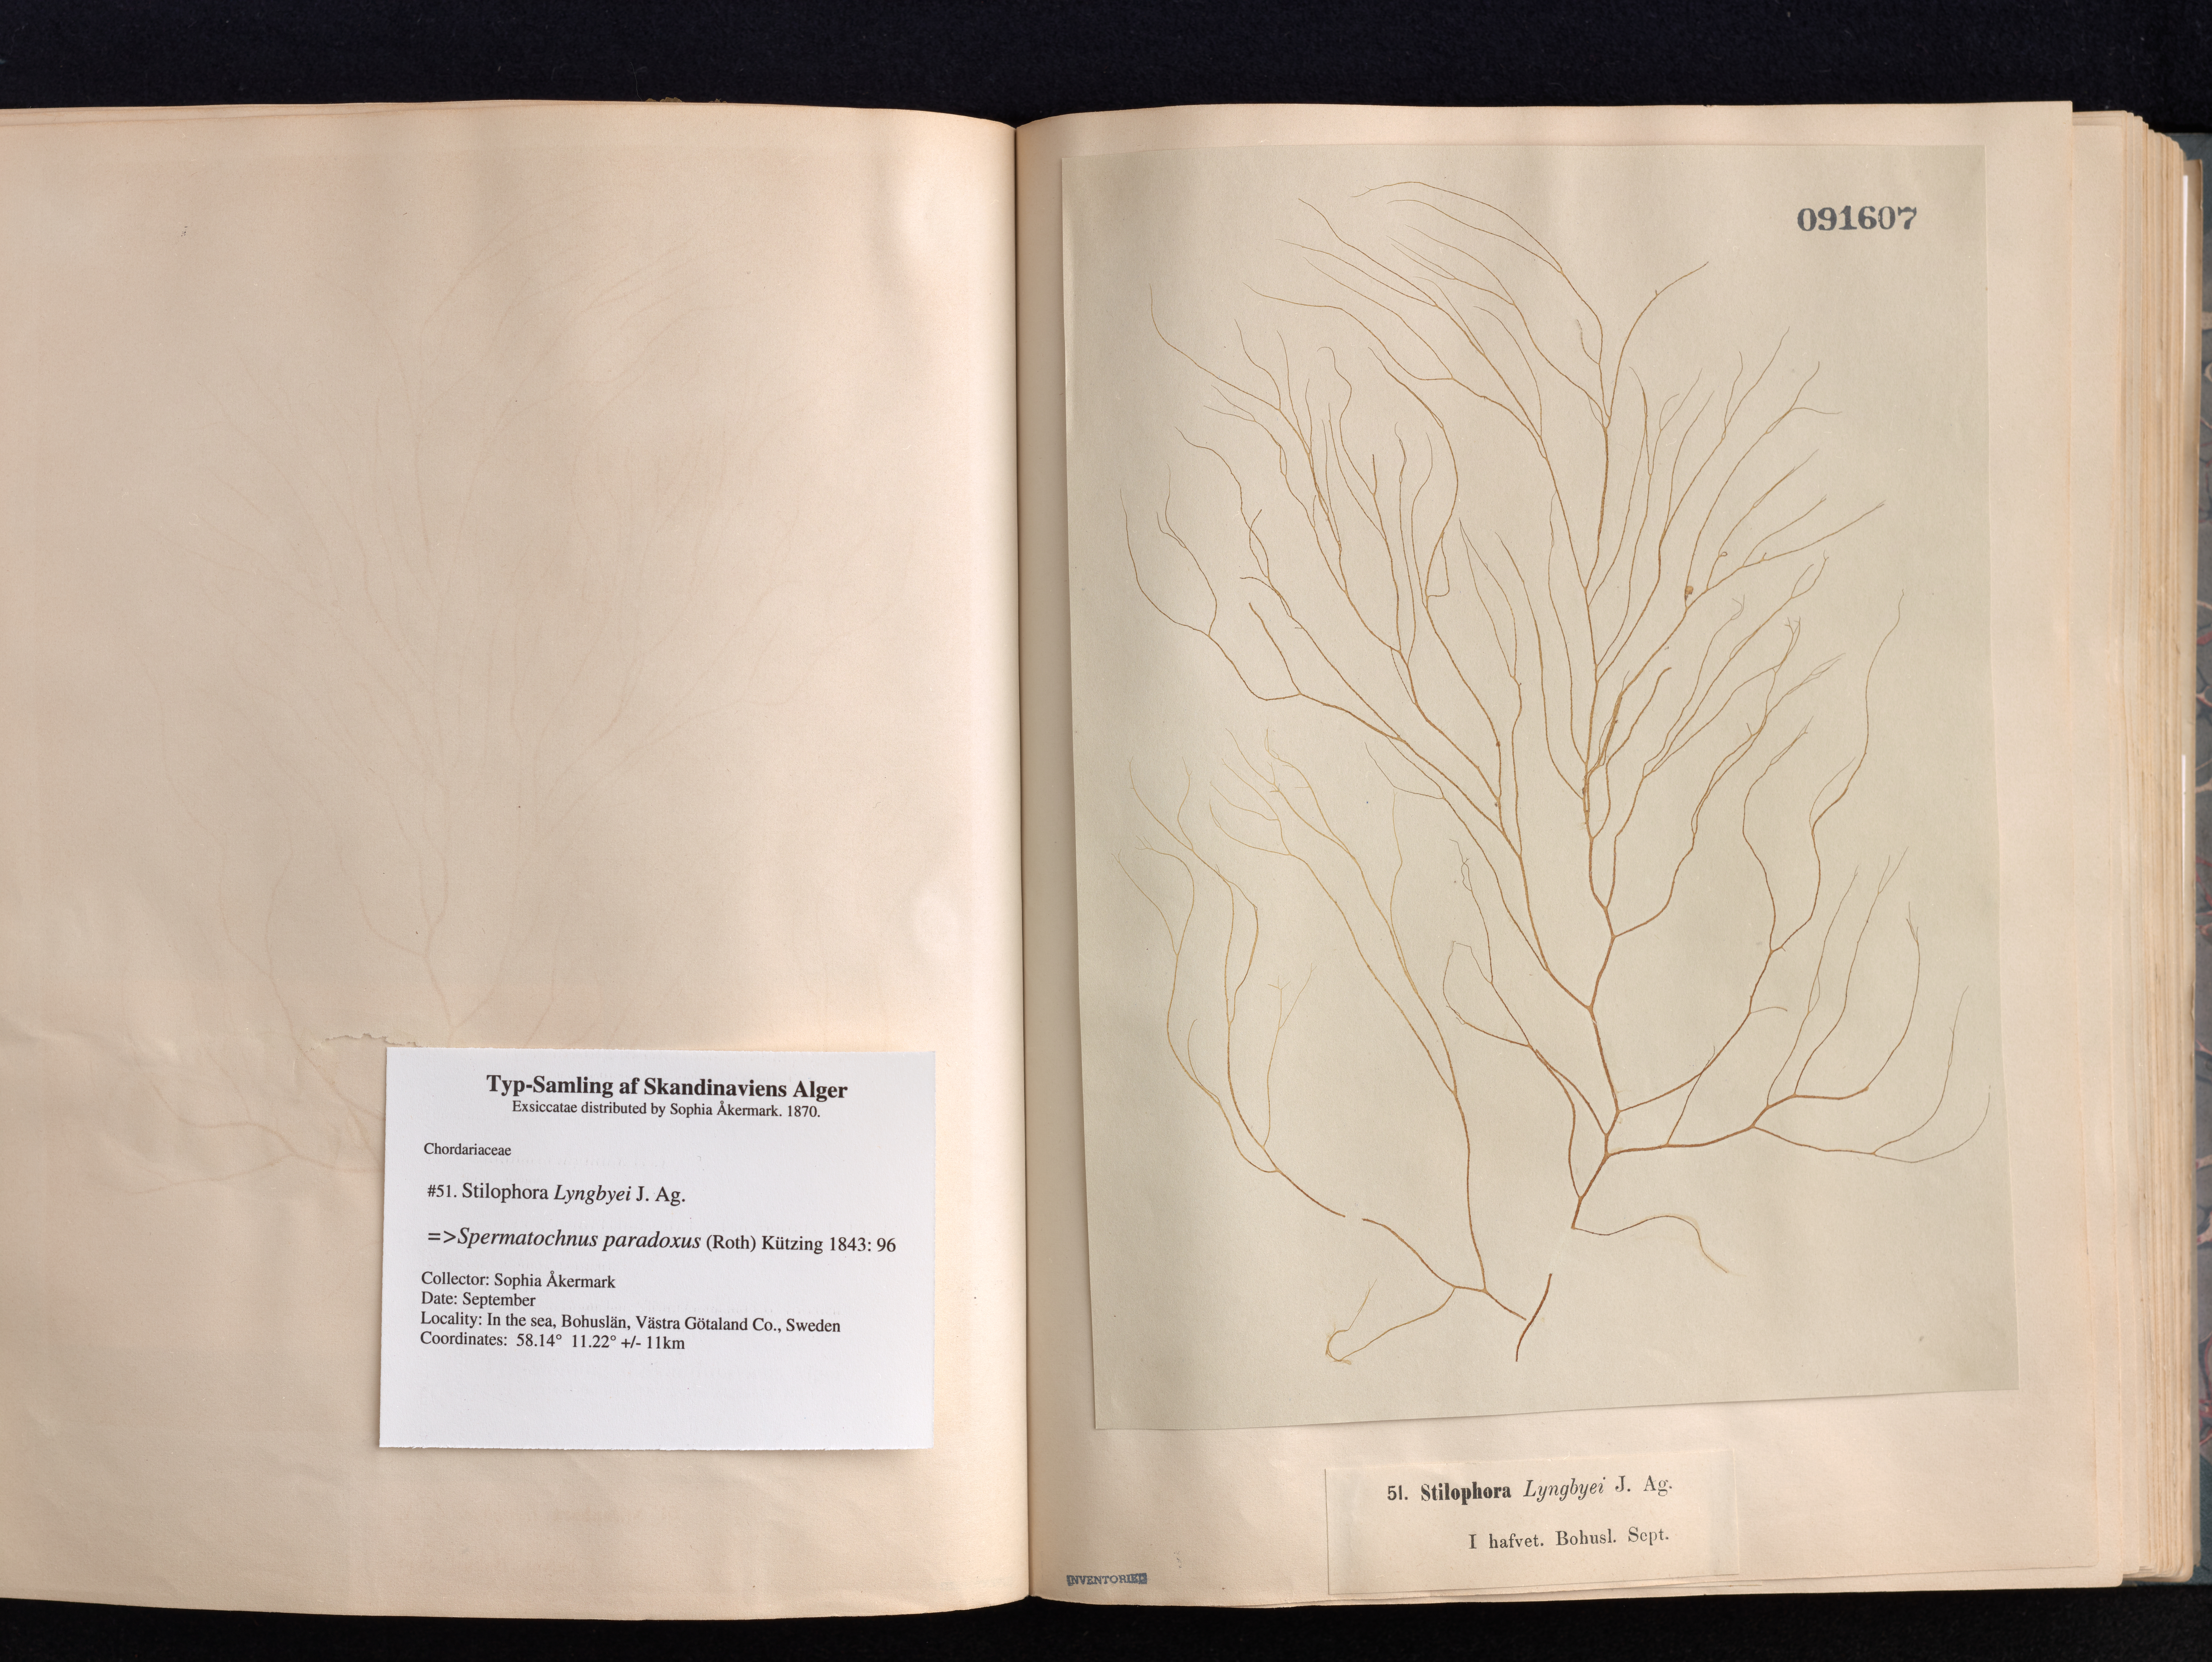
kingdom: Chromista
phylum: Ochrophyta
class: Phaeophyceae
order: Ectocarpales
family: Chordariaceae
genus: Spermatochnus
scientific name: Spermatochnus paradoxus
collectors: S. Akermark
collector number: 51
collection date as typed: Sep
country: Sweden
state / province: Västra Götaland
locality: Bohuslan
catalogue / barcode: US 91607